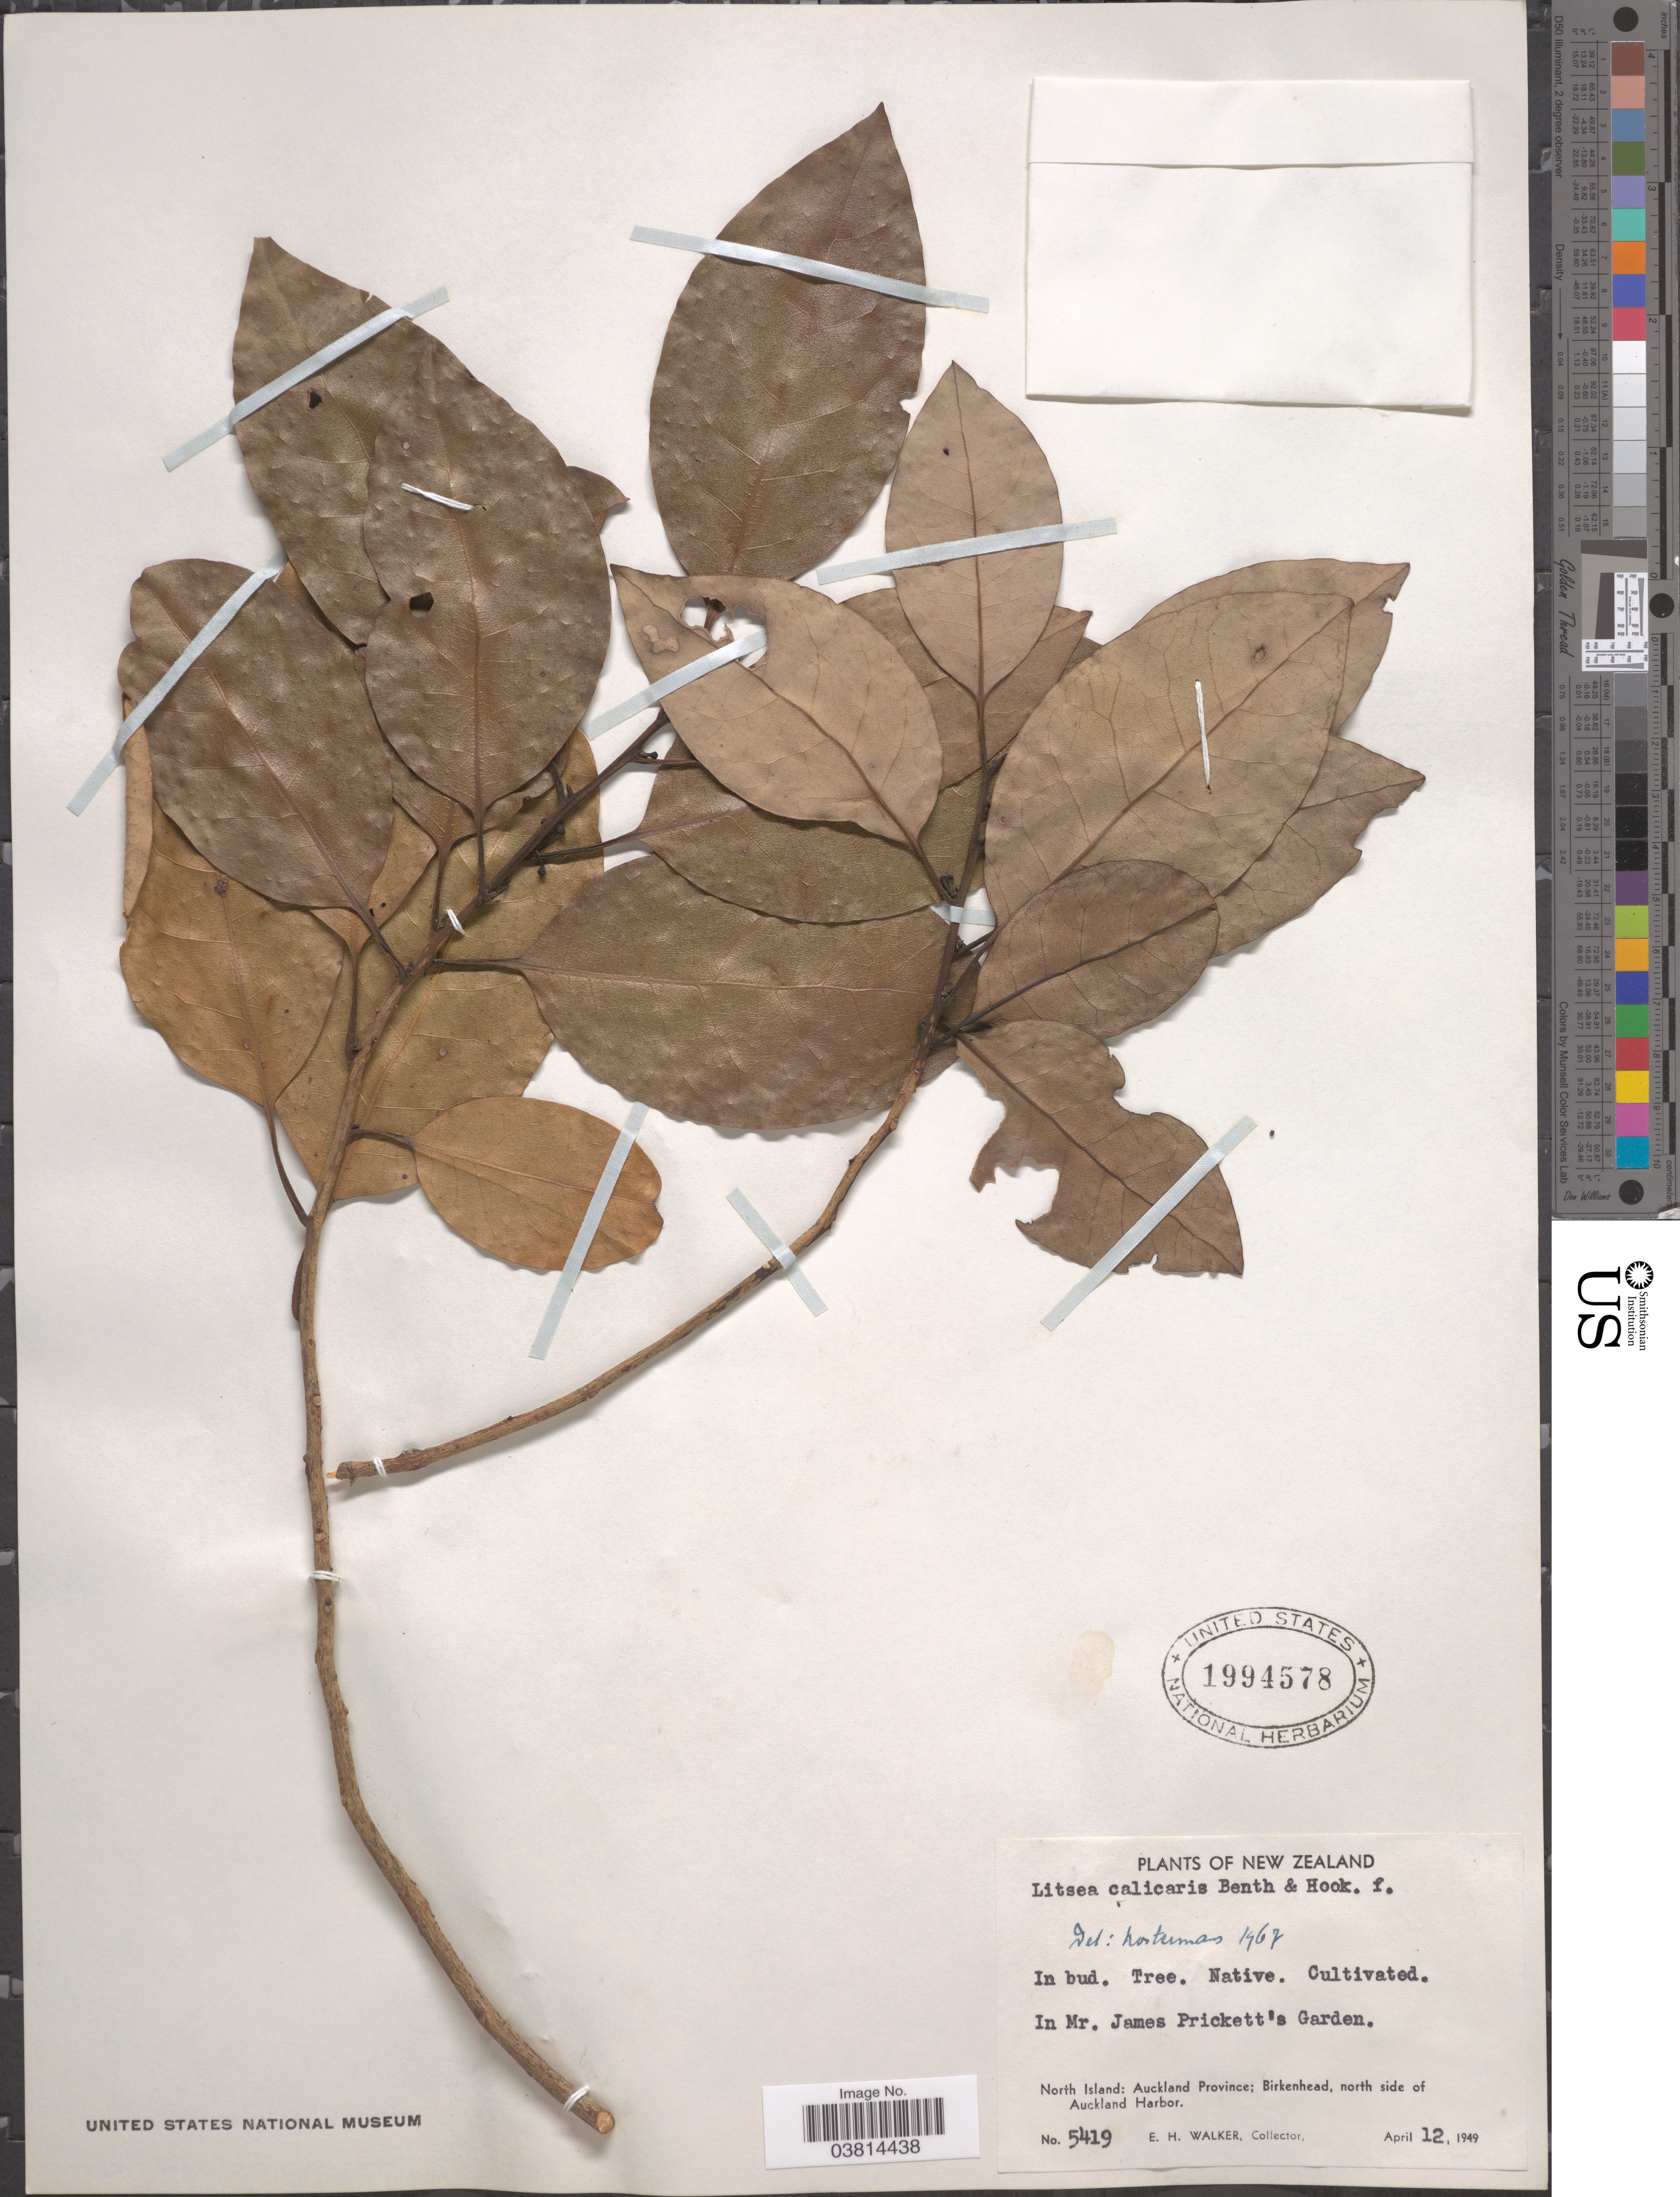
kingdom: Plantae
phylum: Tracheophyta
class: Magnoliopsida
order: Laurales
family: Lauraceae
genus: Litsea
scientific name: Litsea calicaris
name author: Kirk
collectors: E. H. Walker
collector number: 5419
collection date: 1949-04-12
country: New Zealand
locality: In Mr. James Prickett's Garden. North Island: Auckland Province; Birkenhead, north side of Auckland Harbor.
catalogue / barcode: US 1994578